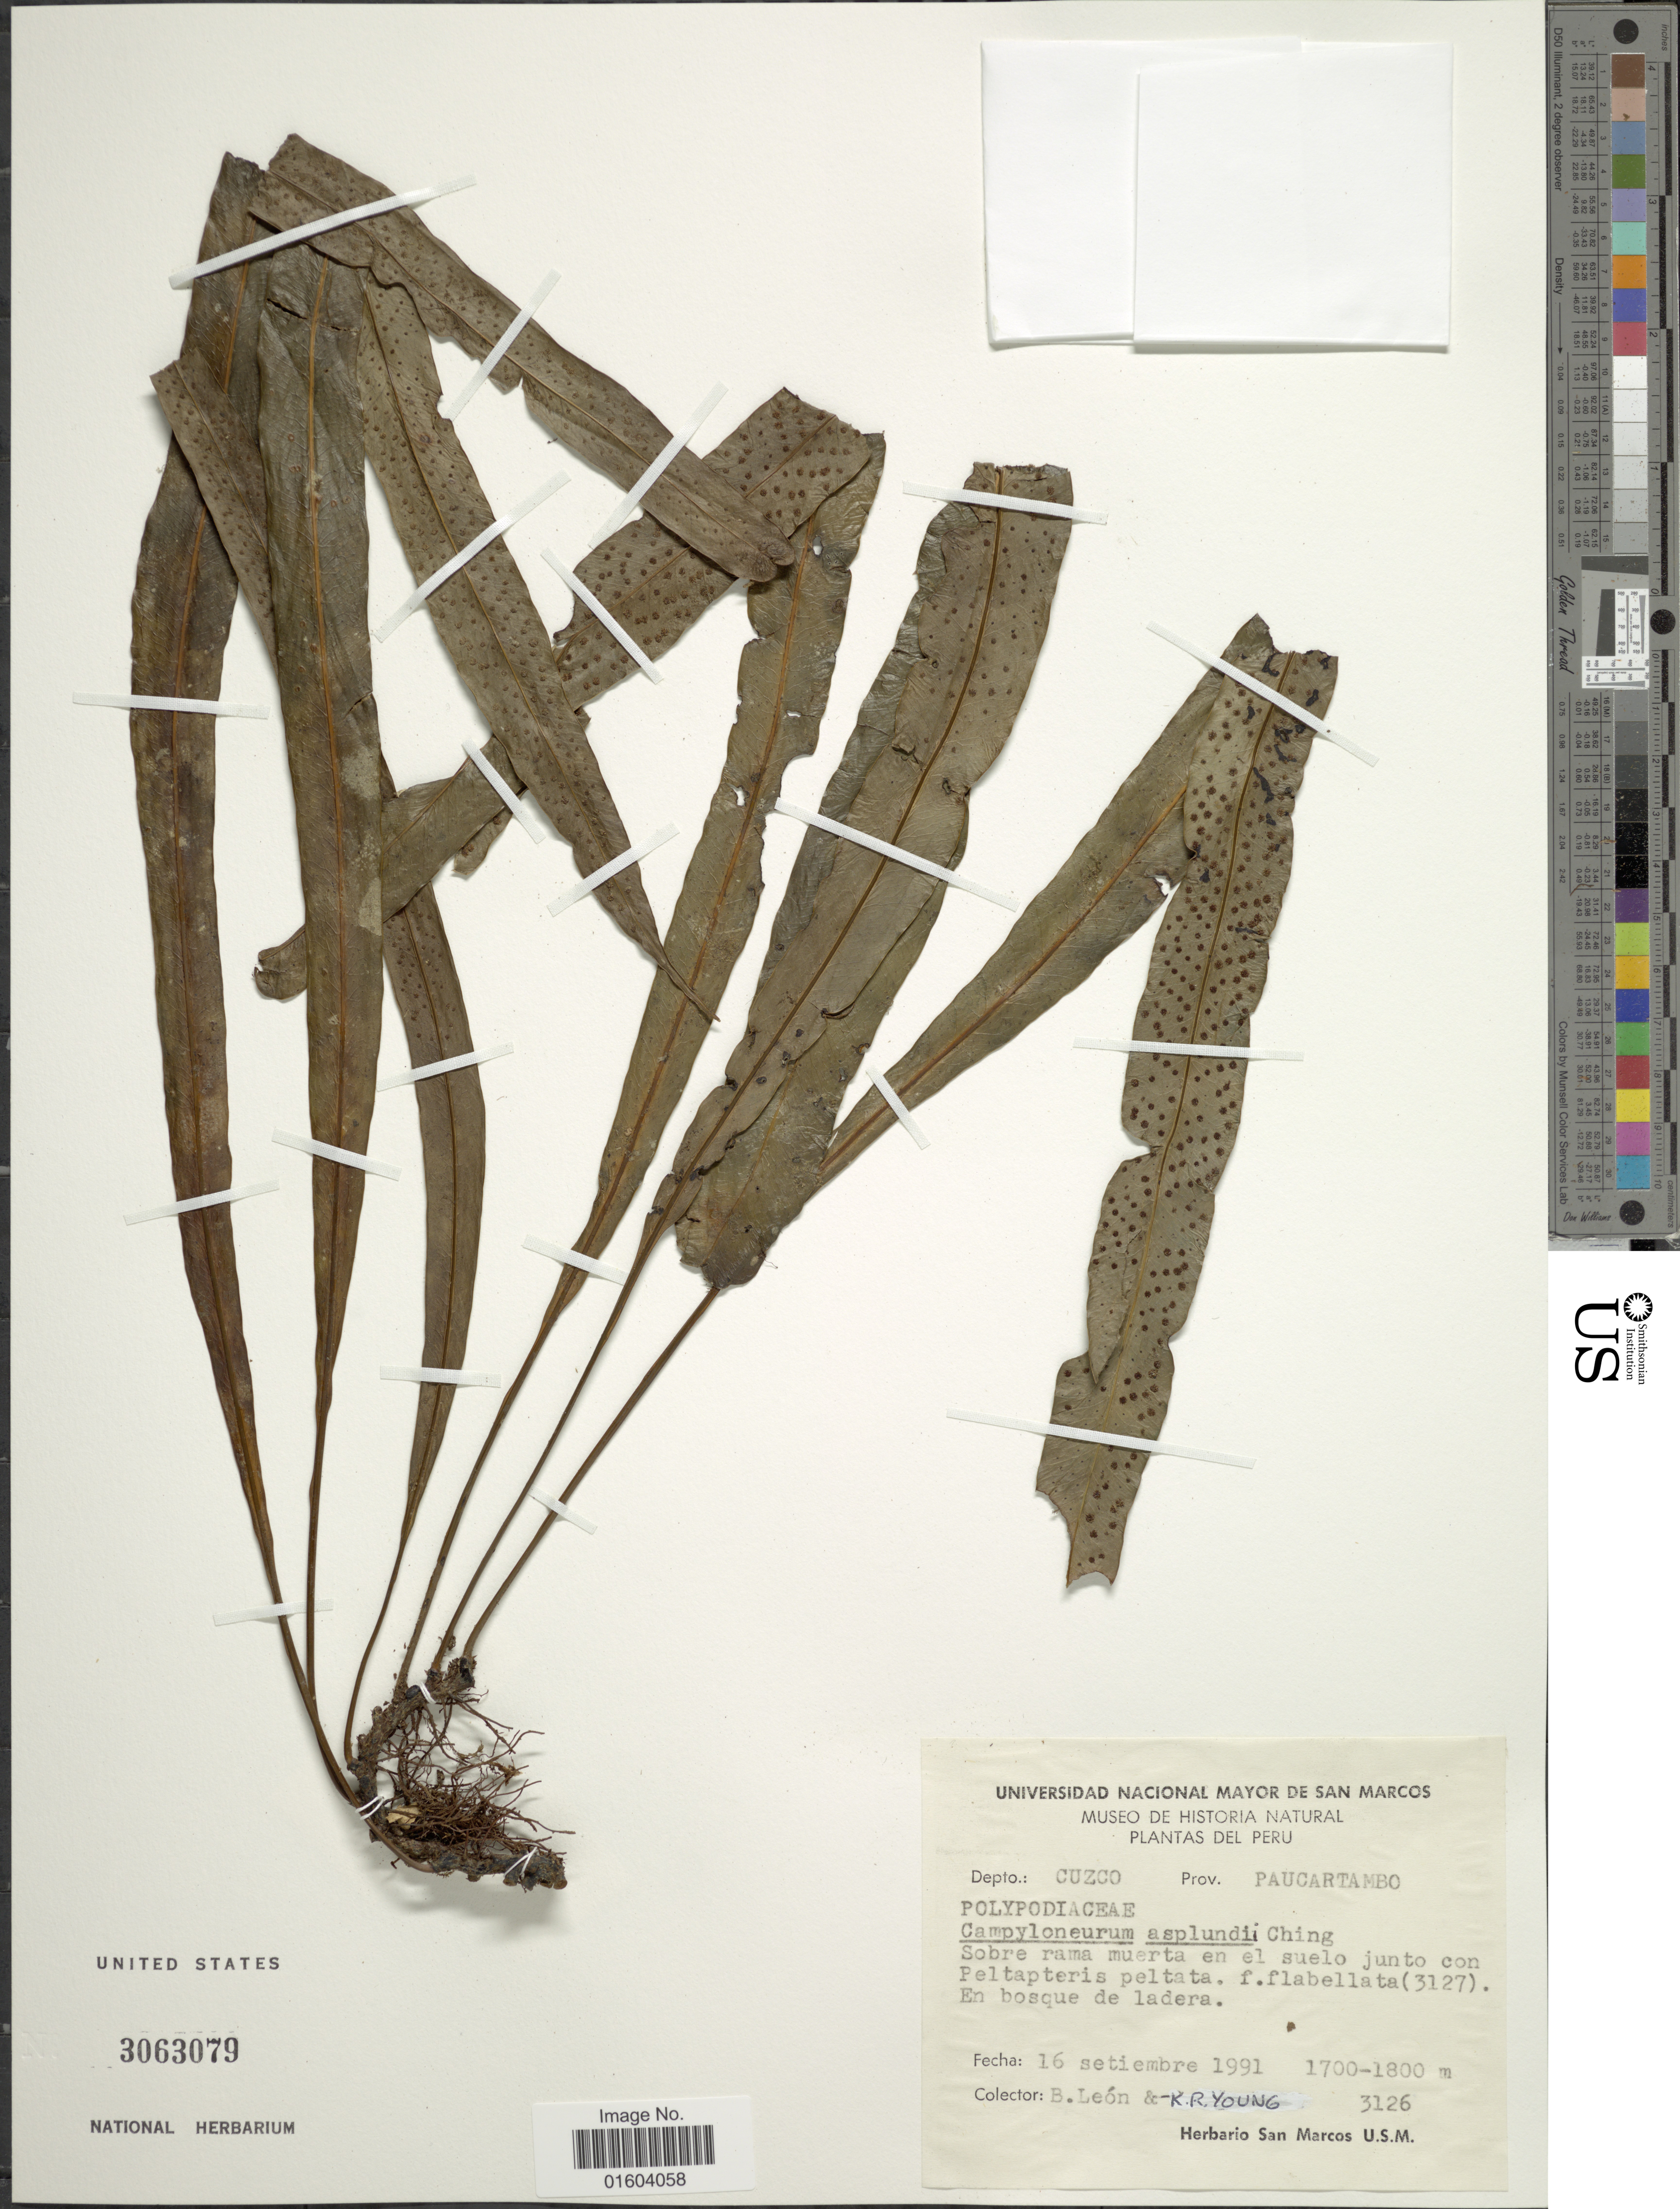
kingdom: Plantae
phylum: Tracheophyta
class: Polypodiopsida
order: Polypodiales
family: Polypodiaceae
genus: Campyloneurum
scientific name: Campyloneurum asplundii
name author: (C. Chr.) Ching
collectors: B. León & R. Young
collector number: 3126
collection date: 1991-09-16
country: Peru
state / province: Cusco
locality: Depto.: Cuzco Prov. Paucartambo, Plantas del Peru.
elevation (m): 1700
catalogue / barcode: US 3063079